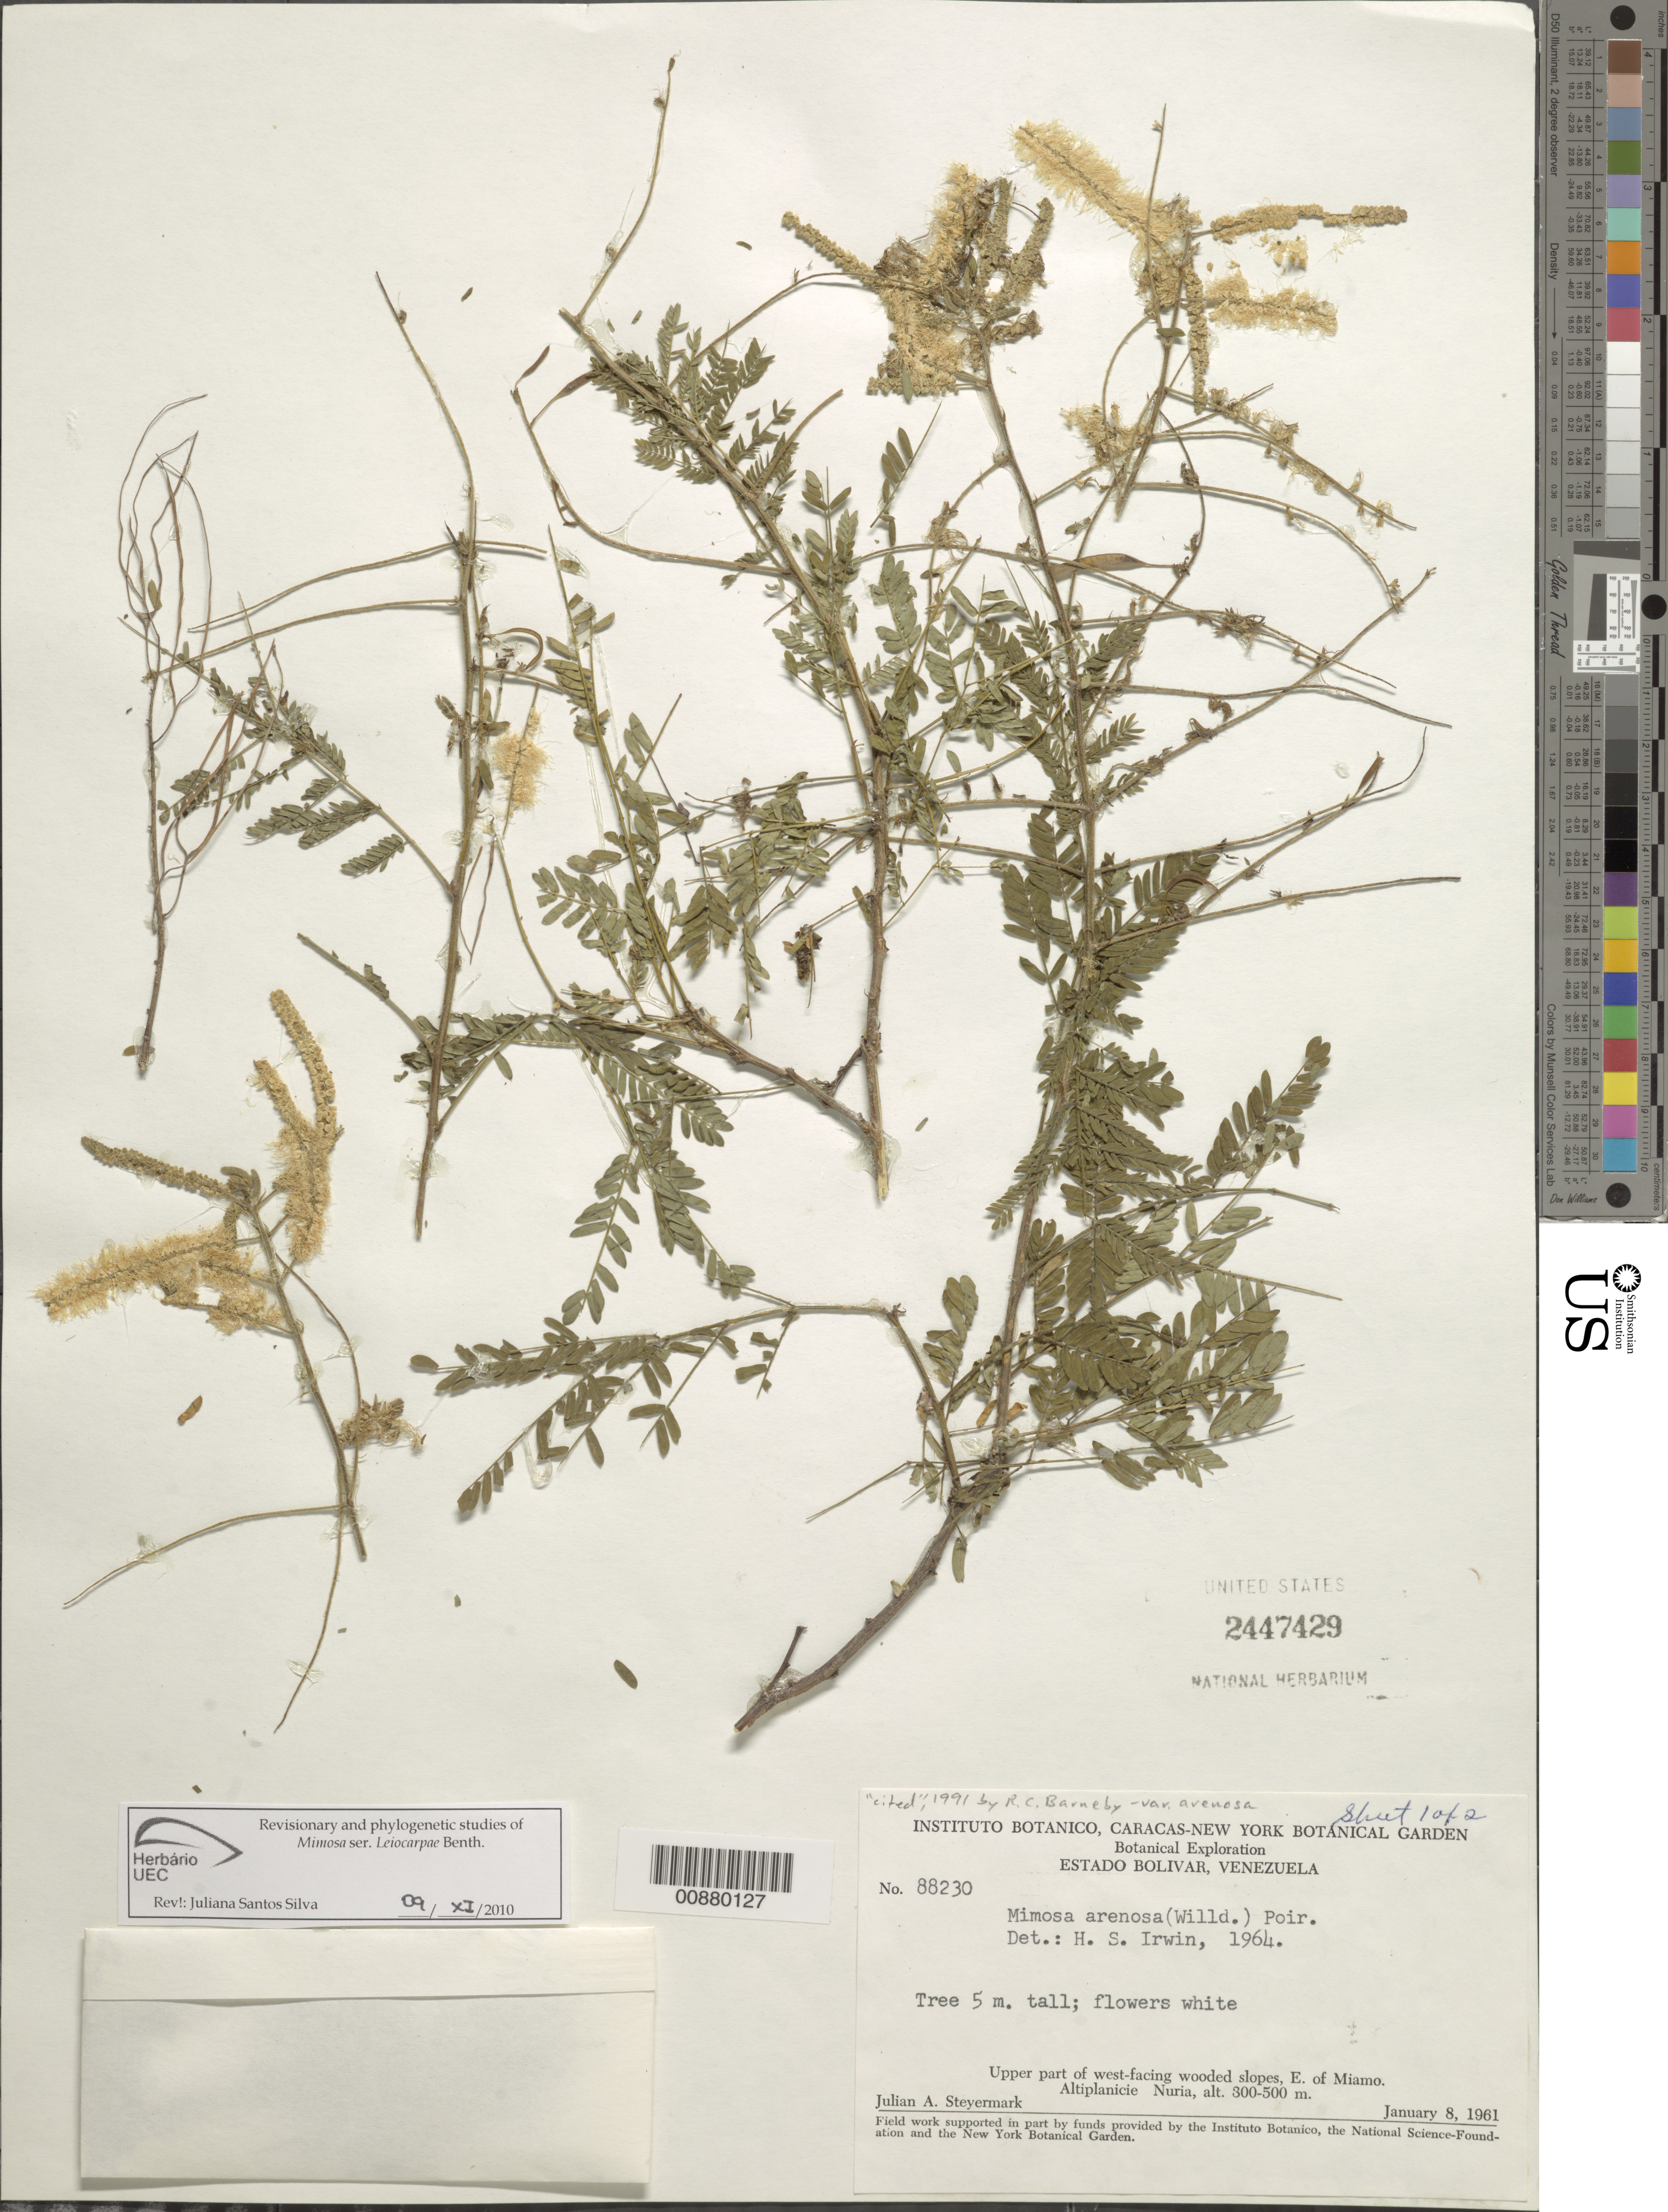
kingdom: Plantae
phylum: Tracheophyta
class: Magnoliopsida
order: Fabales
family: Fabaceae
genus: Mimosa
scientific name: Mimosa arenosa var. arenosa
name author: (Willd.) Poir.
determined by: Barneby, Rupert C., (NY)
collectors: J. Steyermark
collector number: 88230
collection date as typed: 8-Jan-61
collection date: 1961-01-08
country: Venezuela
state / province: Bolívar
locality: Altiplanicie de Nuria, E of Miamo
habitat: Upper part of W-facing wooded slopes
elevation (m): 300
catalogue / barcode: US 2447429